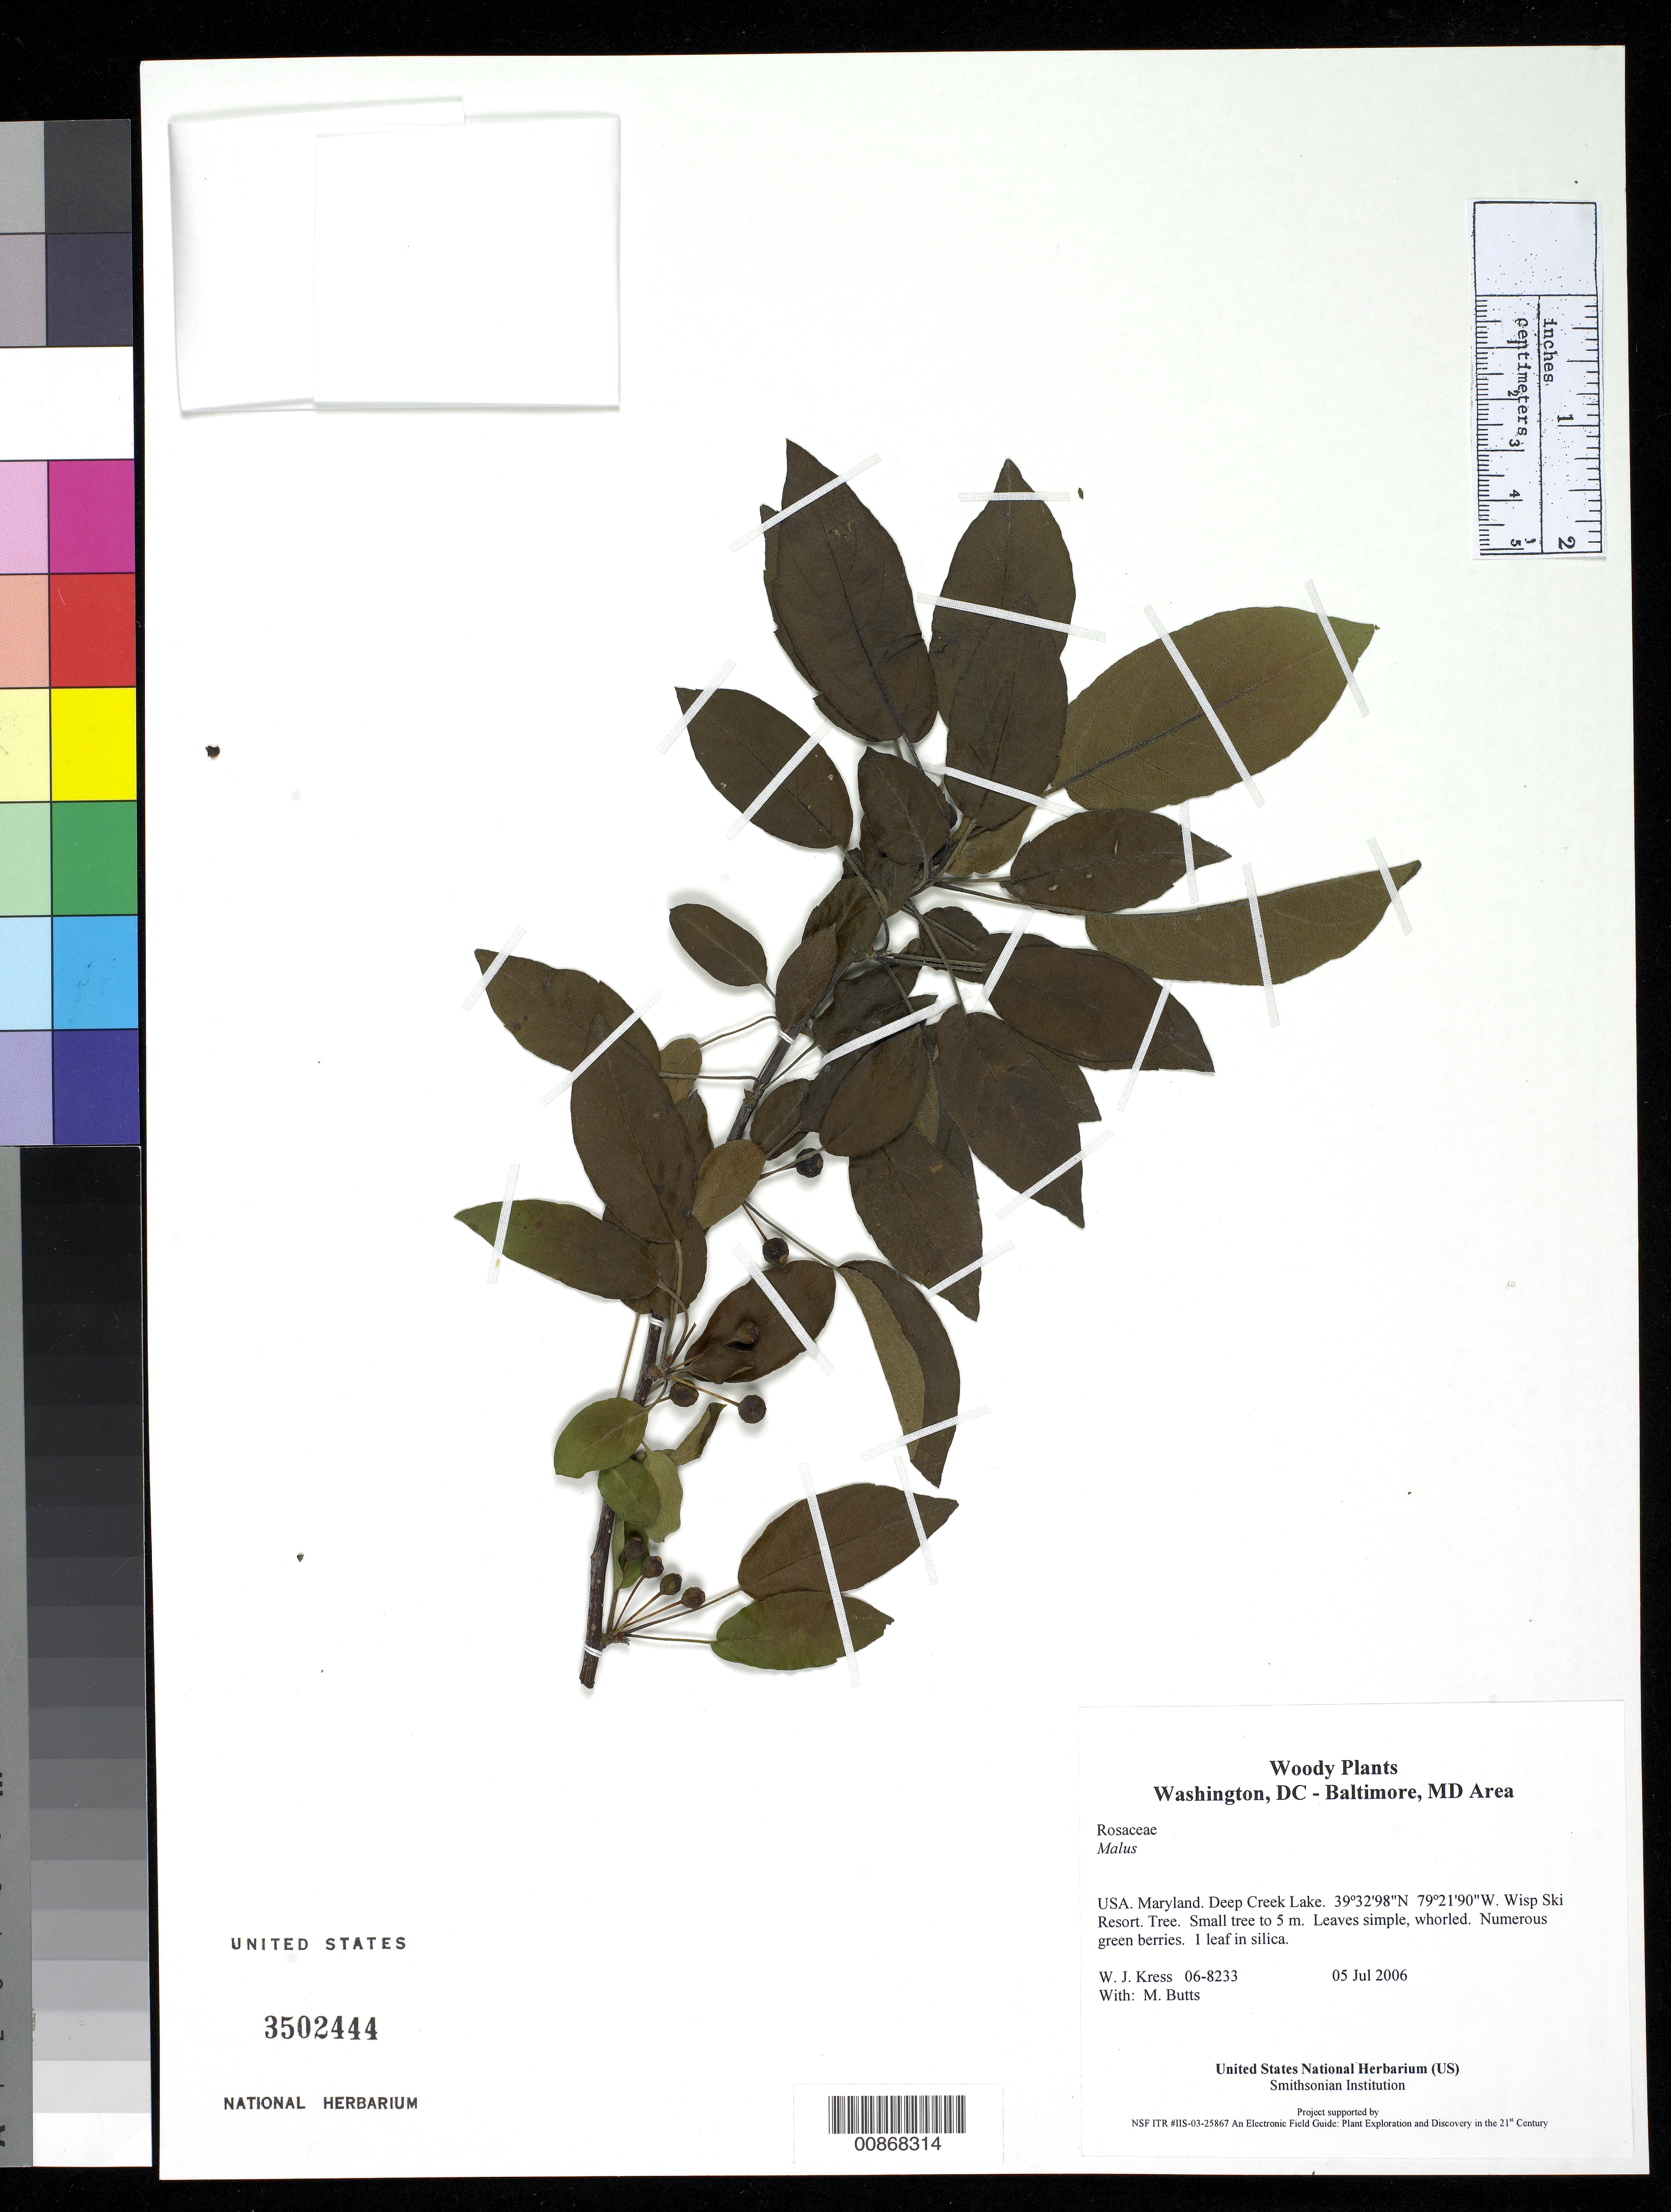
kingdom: Plantae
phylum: Tracheophyta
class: Magnoliopsida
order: Rosales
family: Rosaceae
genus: Malus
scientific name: Malus sp.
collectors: W. J. Kress & M. B. Butts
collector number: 06-8233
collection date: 2006-07-05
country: United States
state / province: Maryland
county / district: Garrett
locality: Deep Creek Lake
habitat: Wisp Ski Resort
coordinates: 39 32 98 N, 79 21 90 W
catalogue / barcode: US 3502444